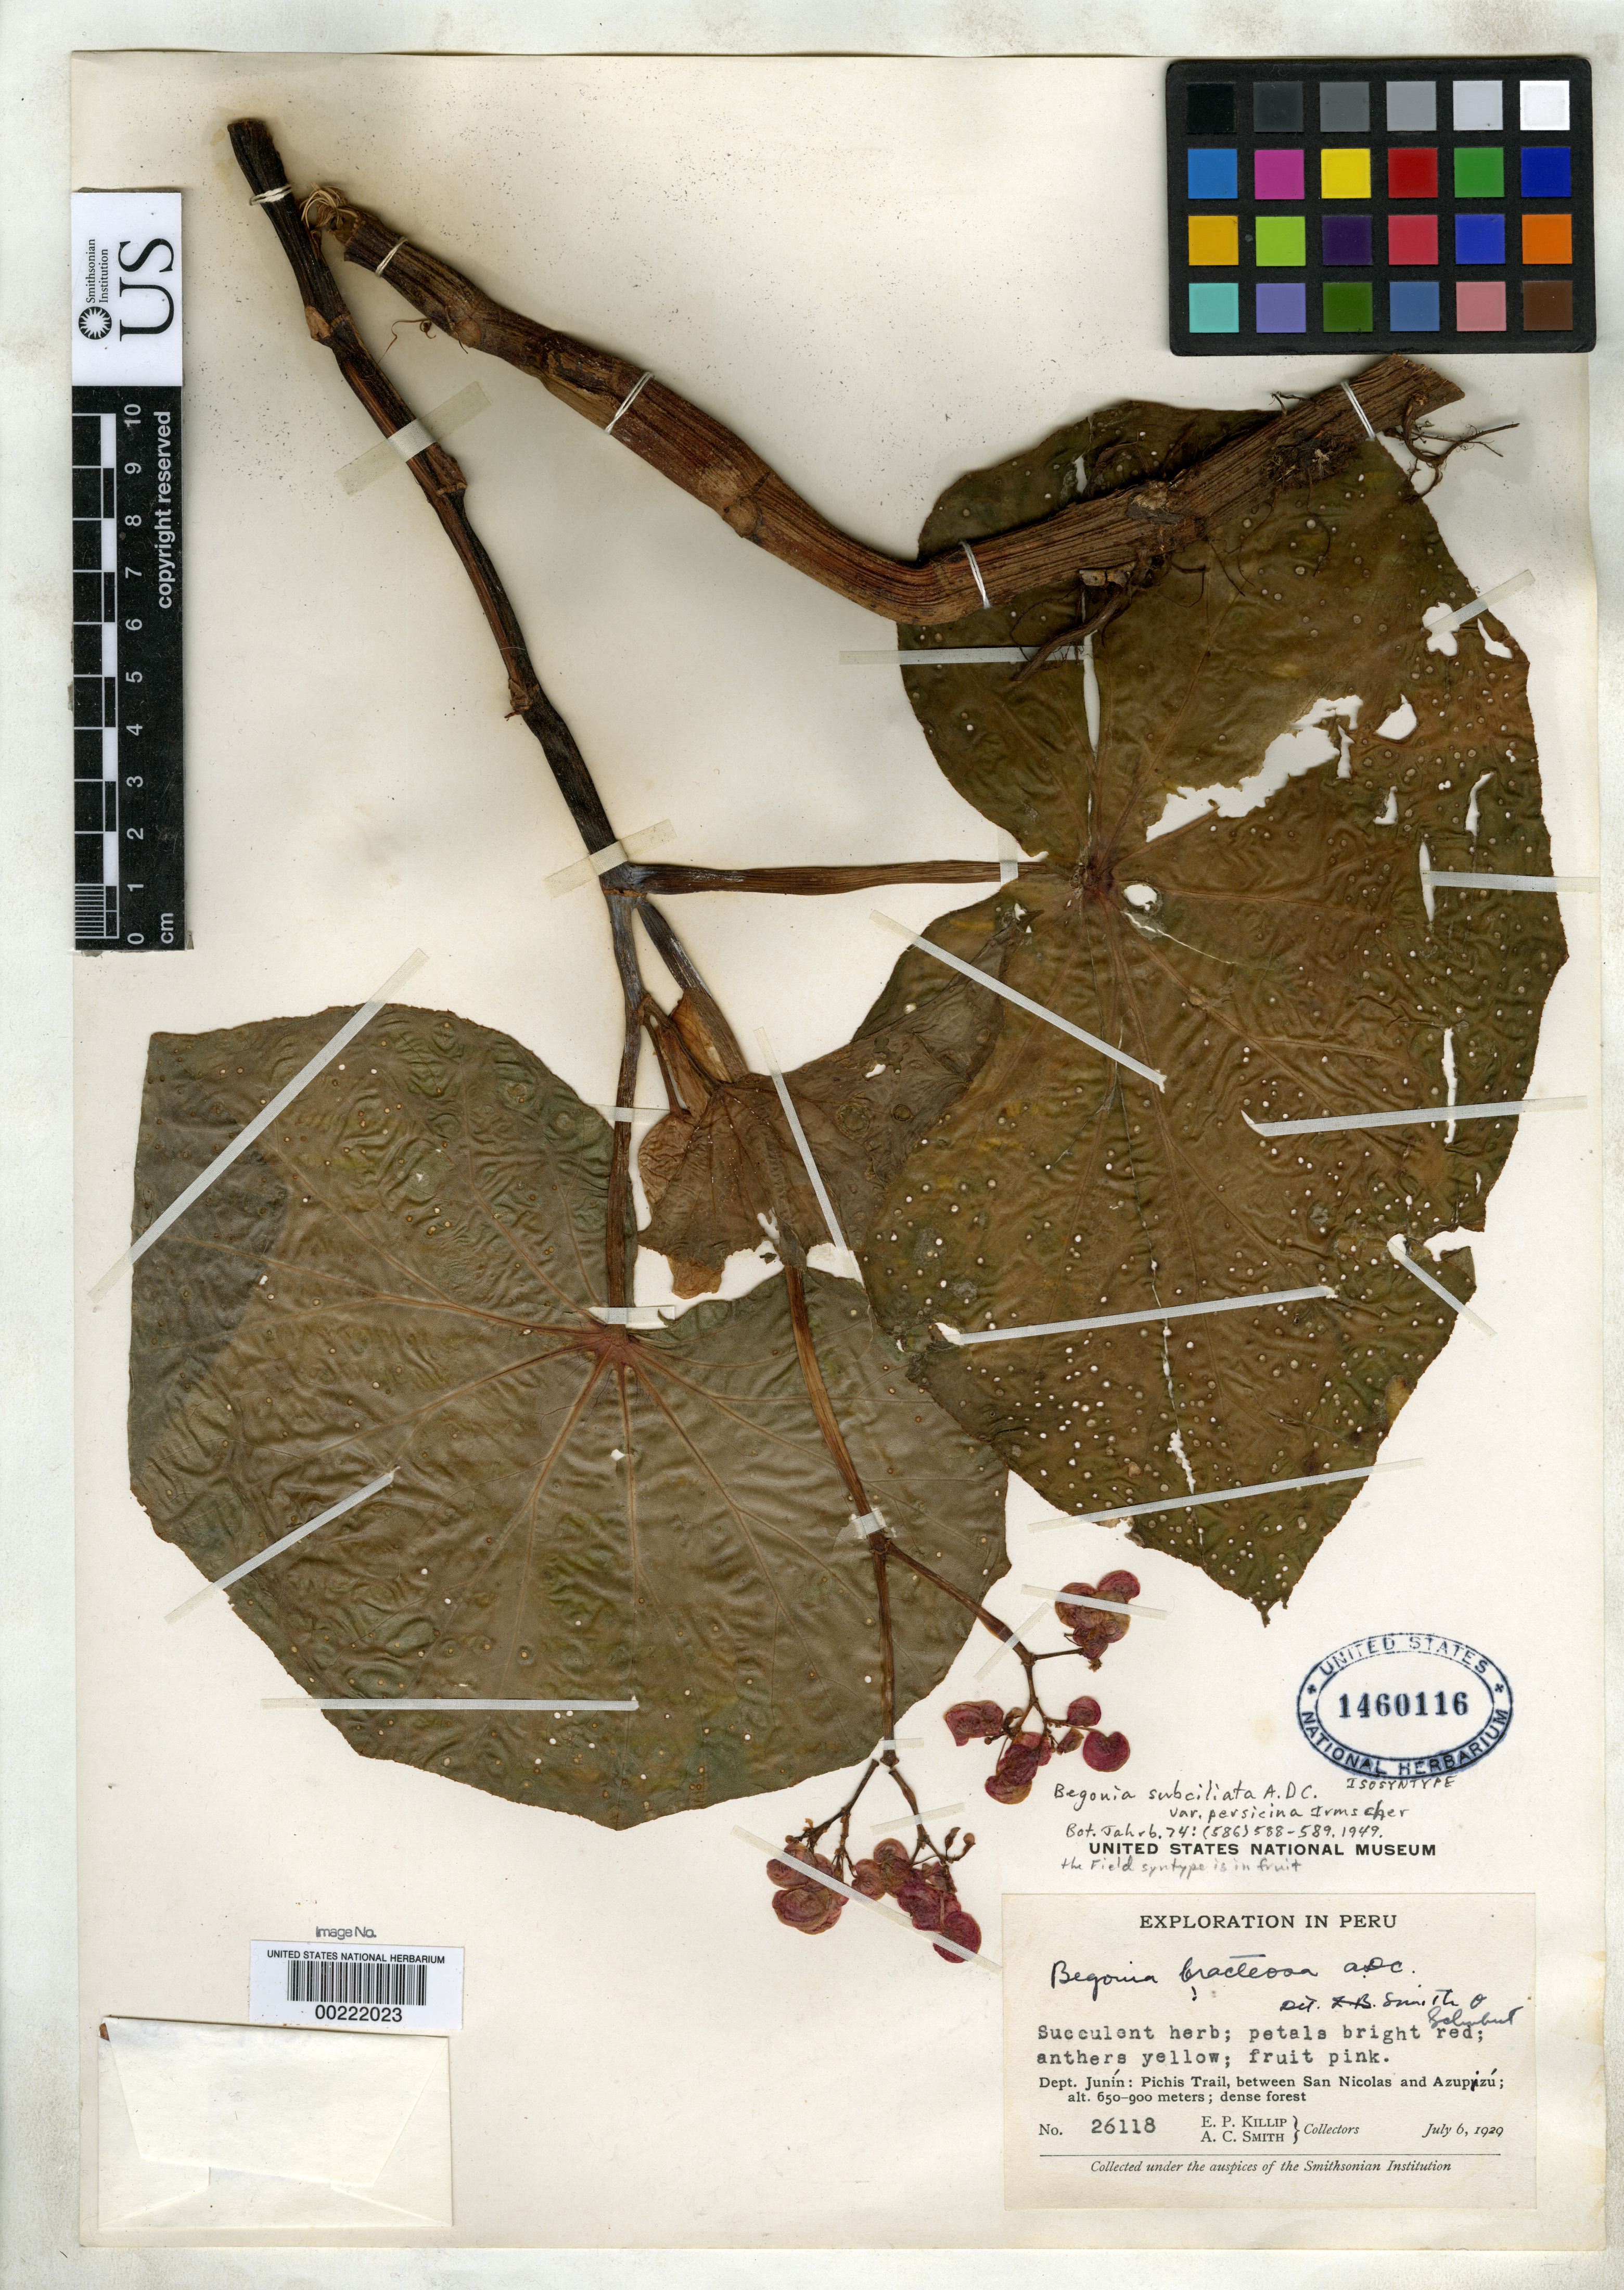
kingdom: Plantae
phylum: Tracheophyta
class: Magnoliopsida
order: Cucurbitales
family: Begoniaceae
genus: Begonia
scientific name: Begonia subciliata var. persicina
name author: Irmsch.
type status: Isosyntype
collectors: E. P. Killip & A. C. Smith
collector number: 26118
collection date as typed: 06 Jul 1929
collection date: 1929-07-06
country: Peru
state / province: Junín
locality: Pichis Trail, between San Nicolas and Azupizu.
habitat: dense forest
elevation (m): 650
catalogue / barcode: US 1460116